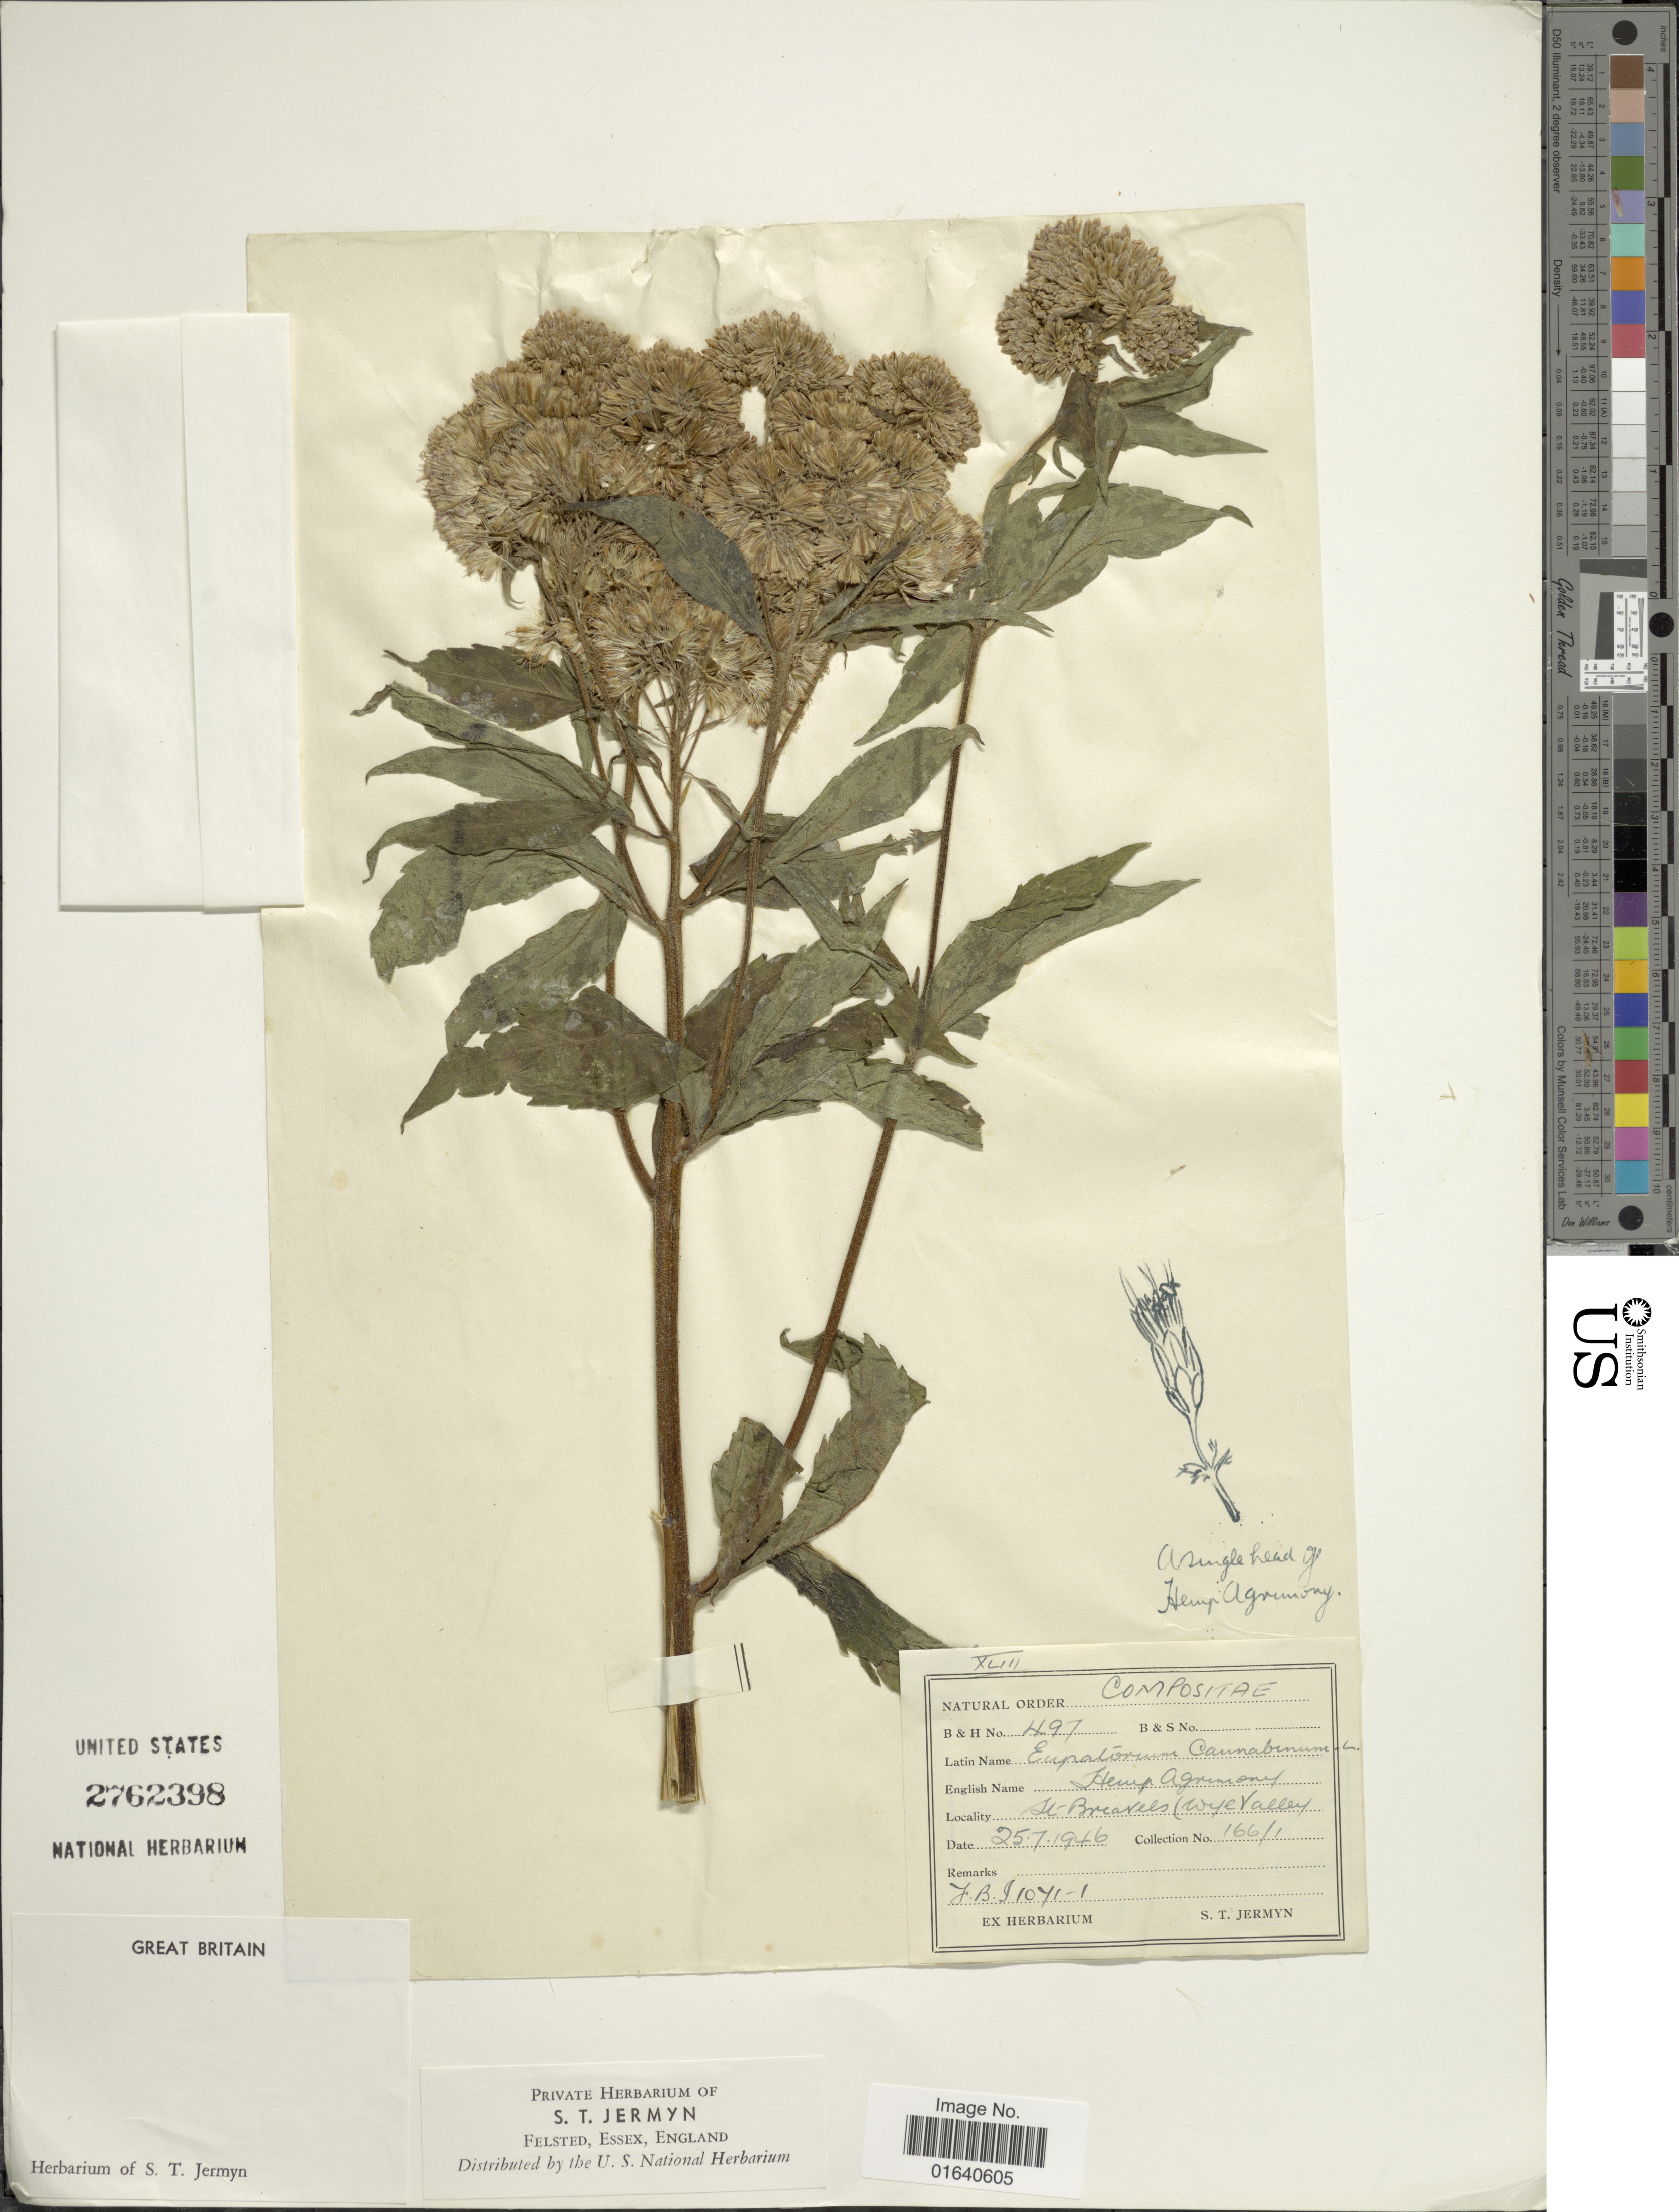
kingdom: Plantae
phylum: Tracheophyta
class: Magnoliopsida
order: Asterales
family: Asteraceae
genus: Eupatorium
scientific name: Eupatorium cannabinum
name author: L.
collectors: S. Jermyn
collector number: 166/1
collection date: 1946-07-25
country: United Kingdom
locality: Great Britain, St Breaves (Wye Valley)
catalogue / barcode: US 2762398